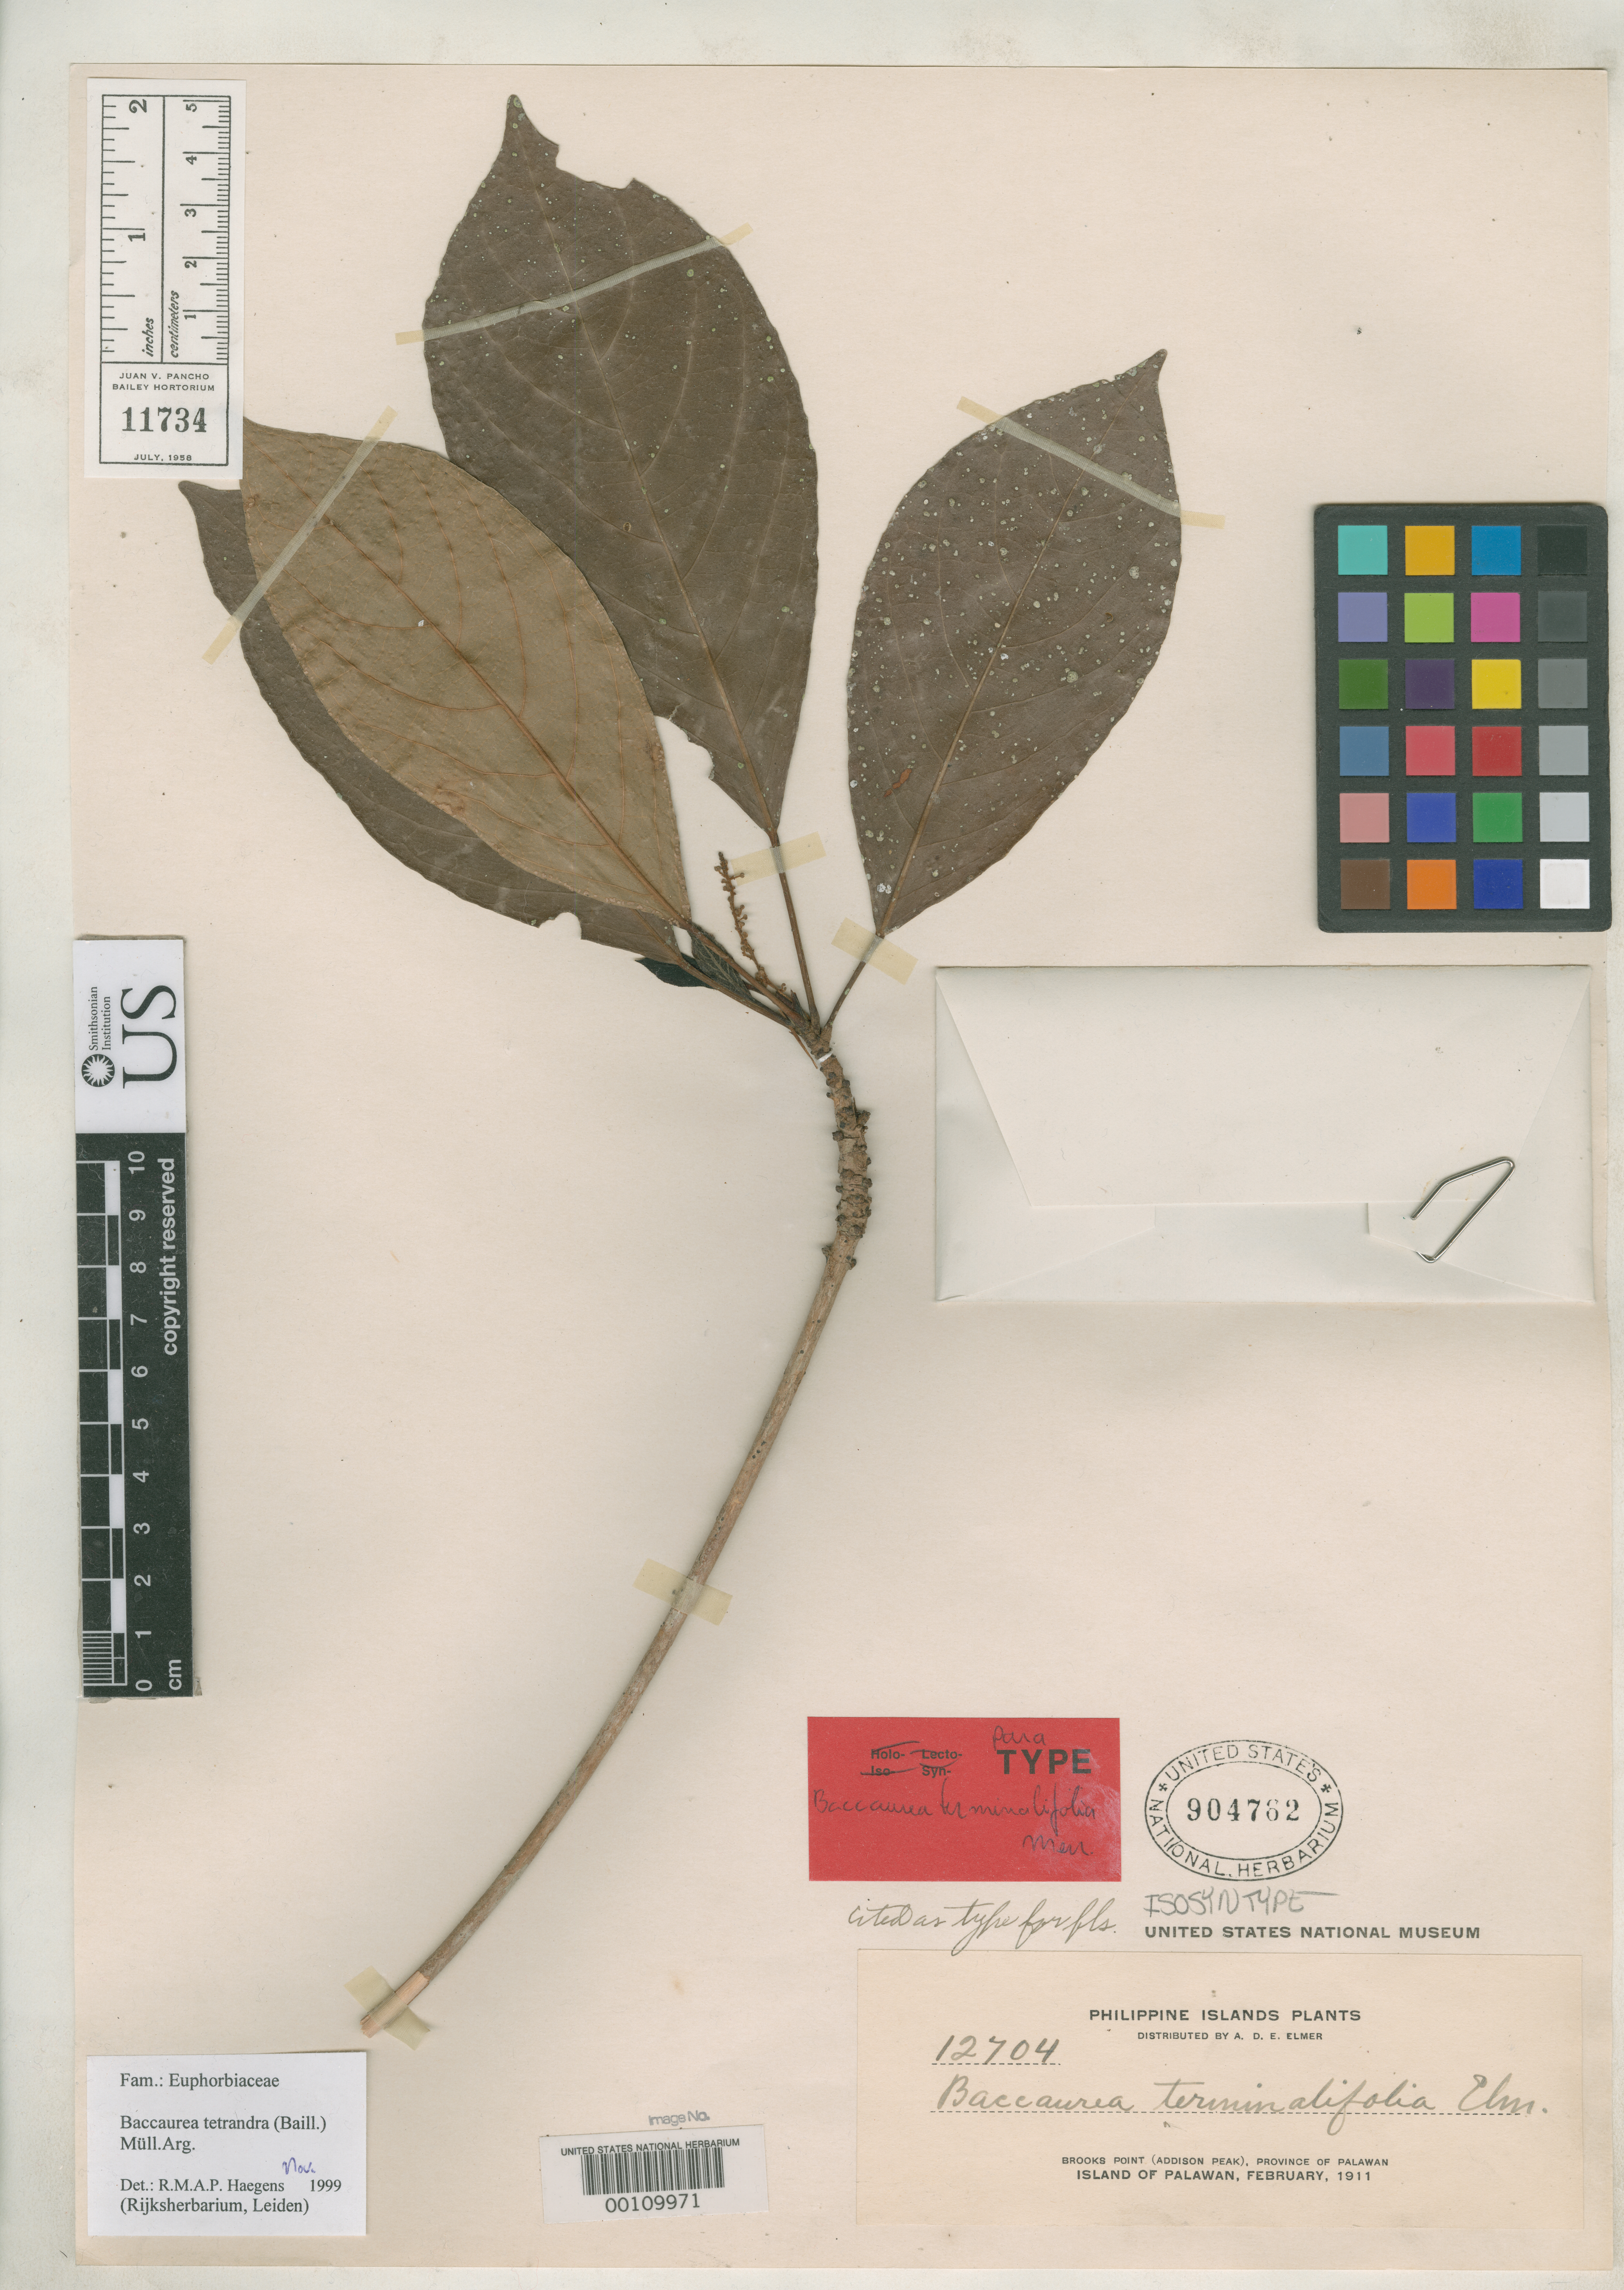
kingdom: Plantae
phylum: Tracheophyta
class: Magnoliopsida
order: Malpighiales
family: Phyllanthaceae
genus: Baccaurea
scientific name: Baccaurea terminalifolia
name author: Elmer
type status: Isosyntype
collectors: A. D. E. Elmer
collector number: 12704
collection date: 1911-02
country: Philippines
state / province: Mimaropa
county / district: Palawan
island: Palawan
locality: Brooks Point (Addison Peak), Province of Palawan, Island of Palawan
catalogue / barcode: US 904762